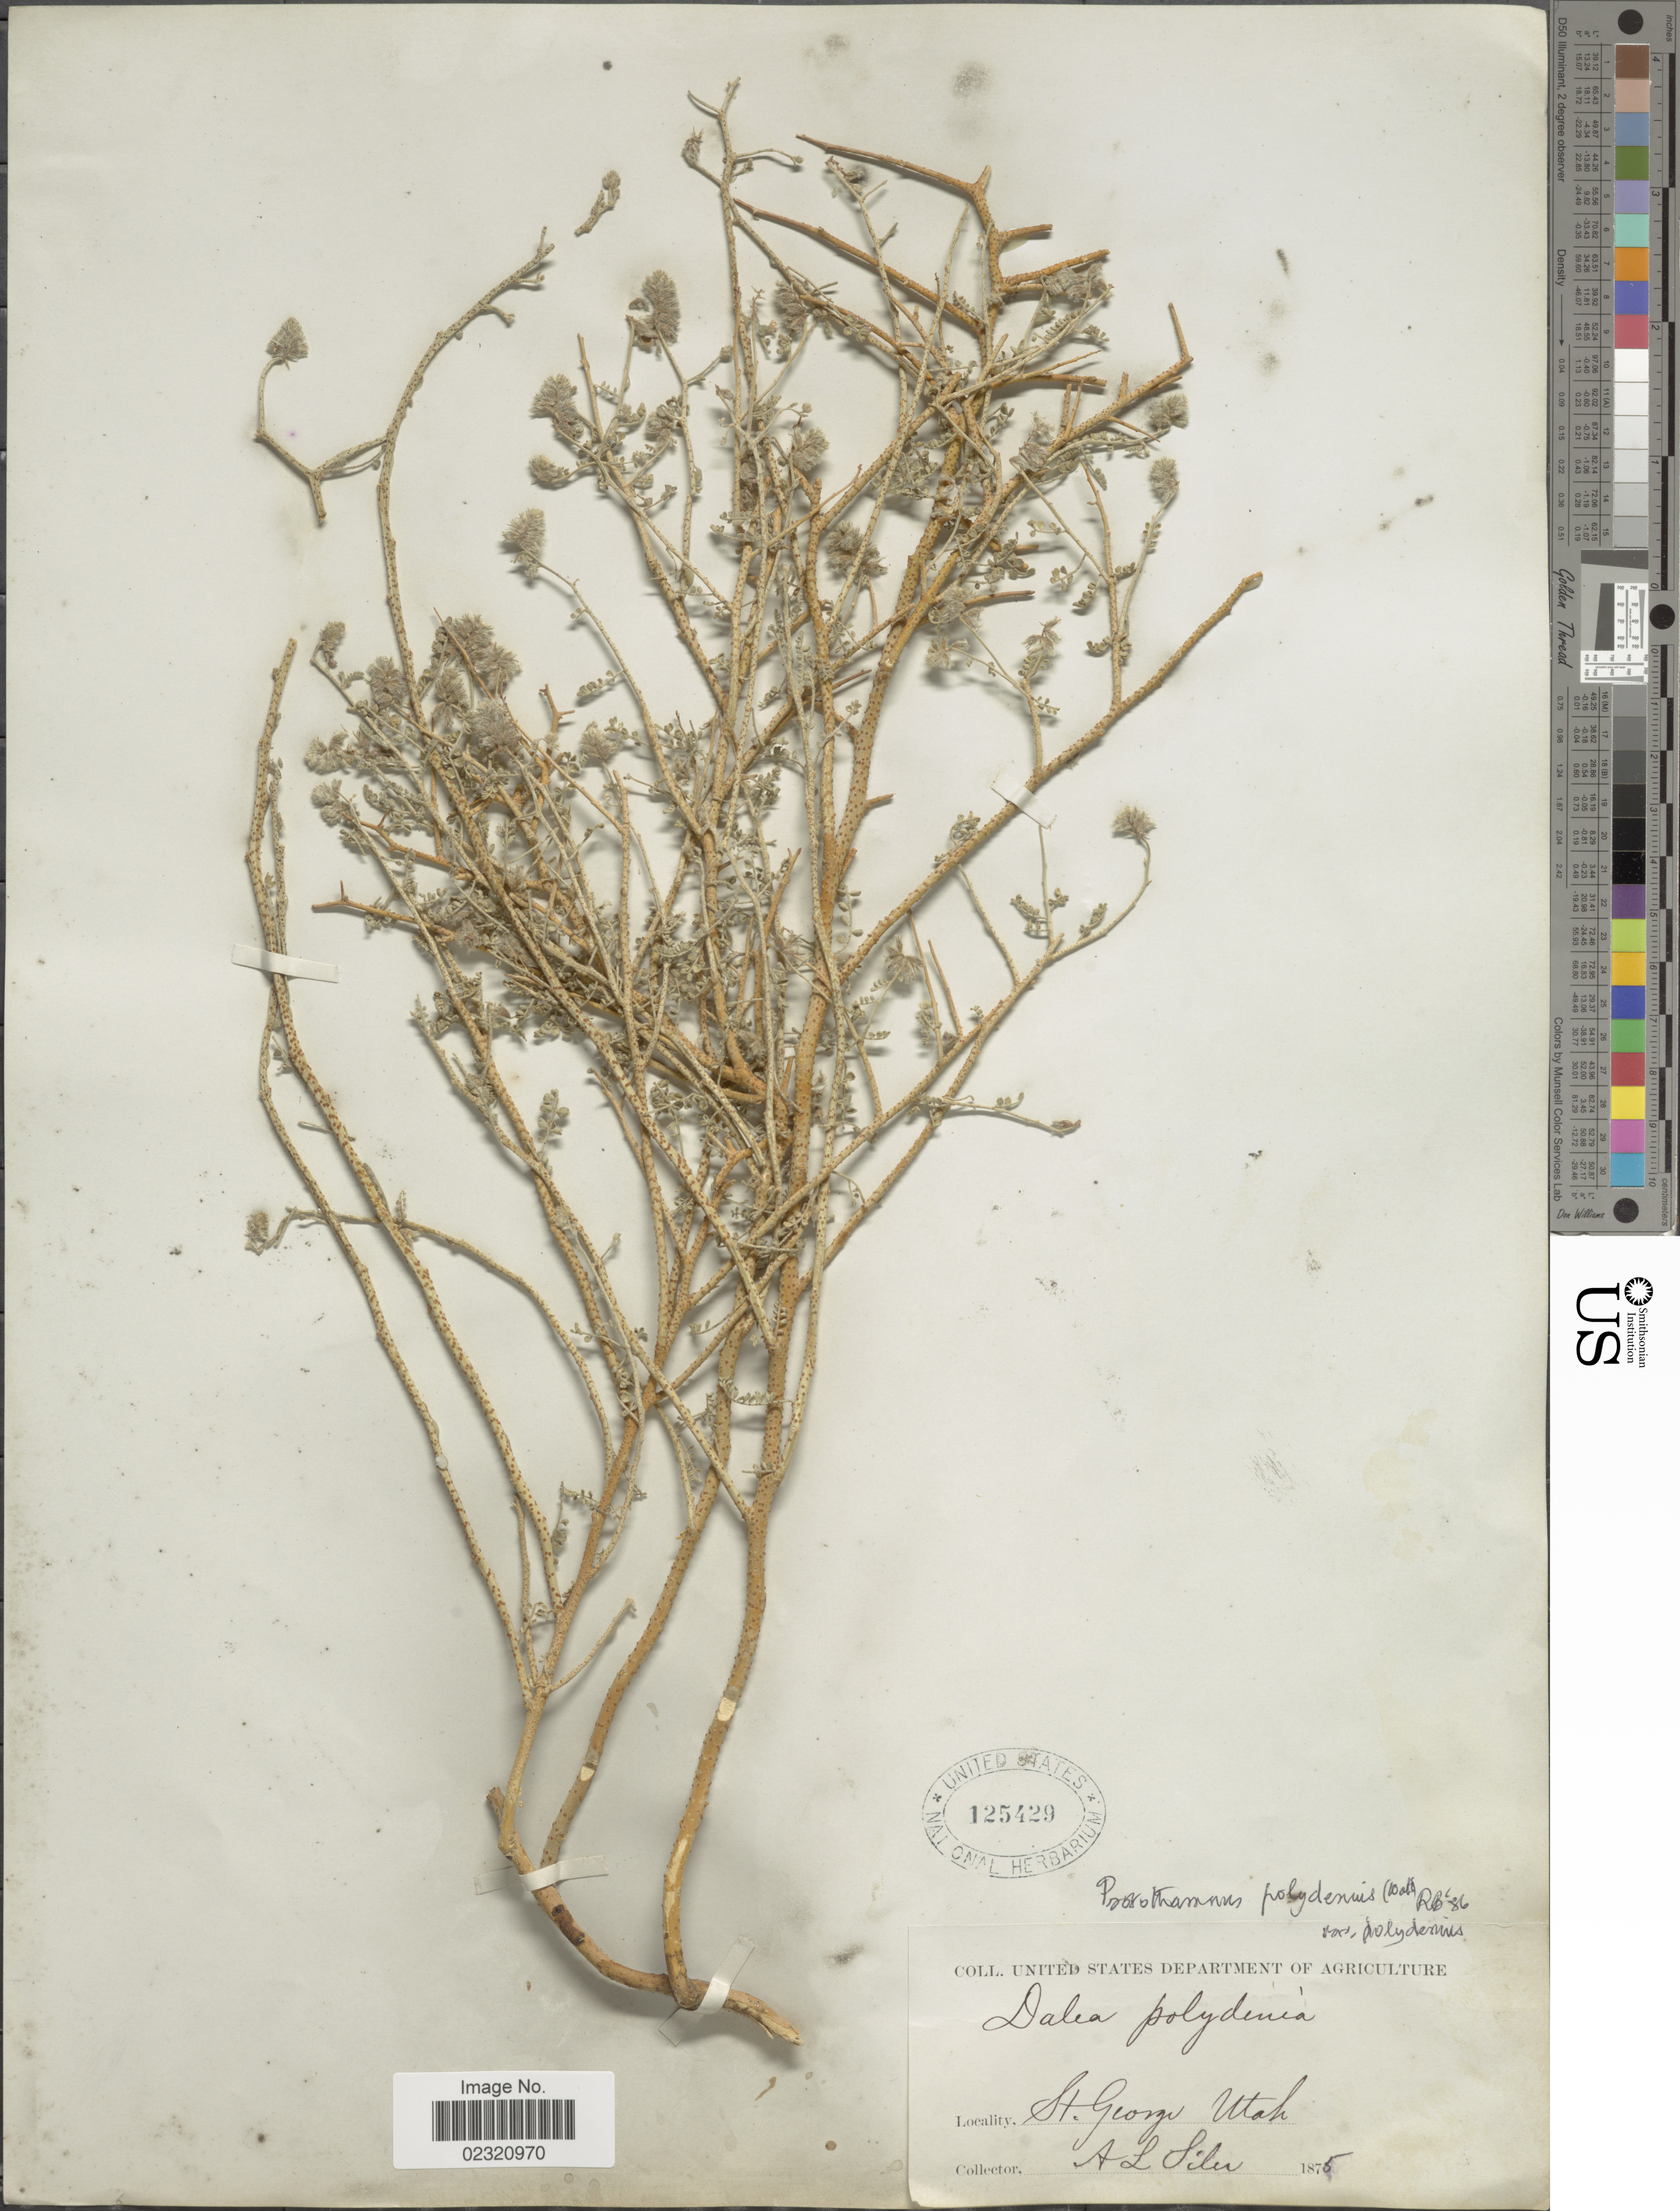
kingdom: Plantae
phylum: Tracheophyta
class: Magnoliopsida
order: Fabales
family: Fabaceae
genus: Psorothamnus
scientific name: Psorothamnus polydenius var. polydenius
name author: (Torr.) Rydb.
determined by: Barneby, Rupert C., (NY)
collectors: A. Siler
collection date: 1875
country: United States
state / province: Utah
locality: St. George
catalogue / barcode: US 125429